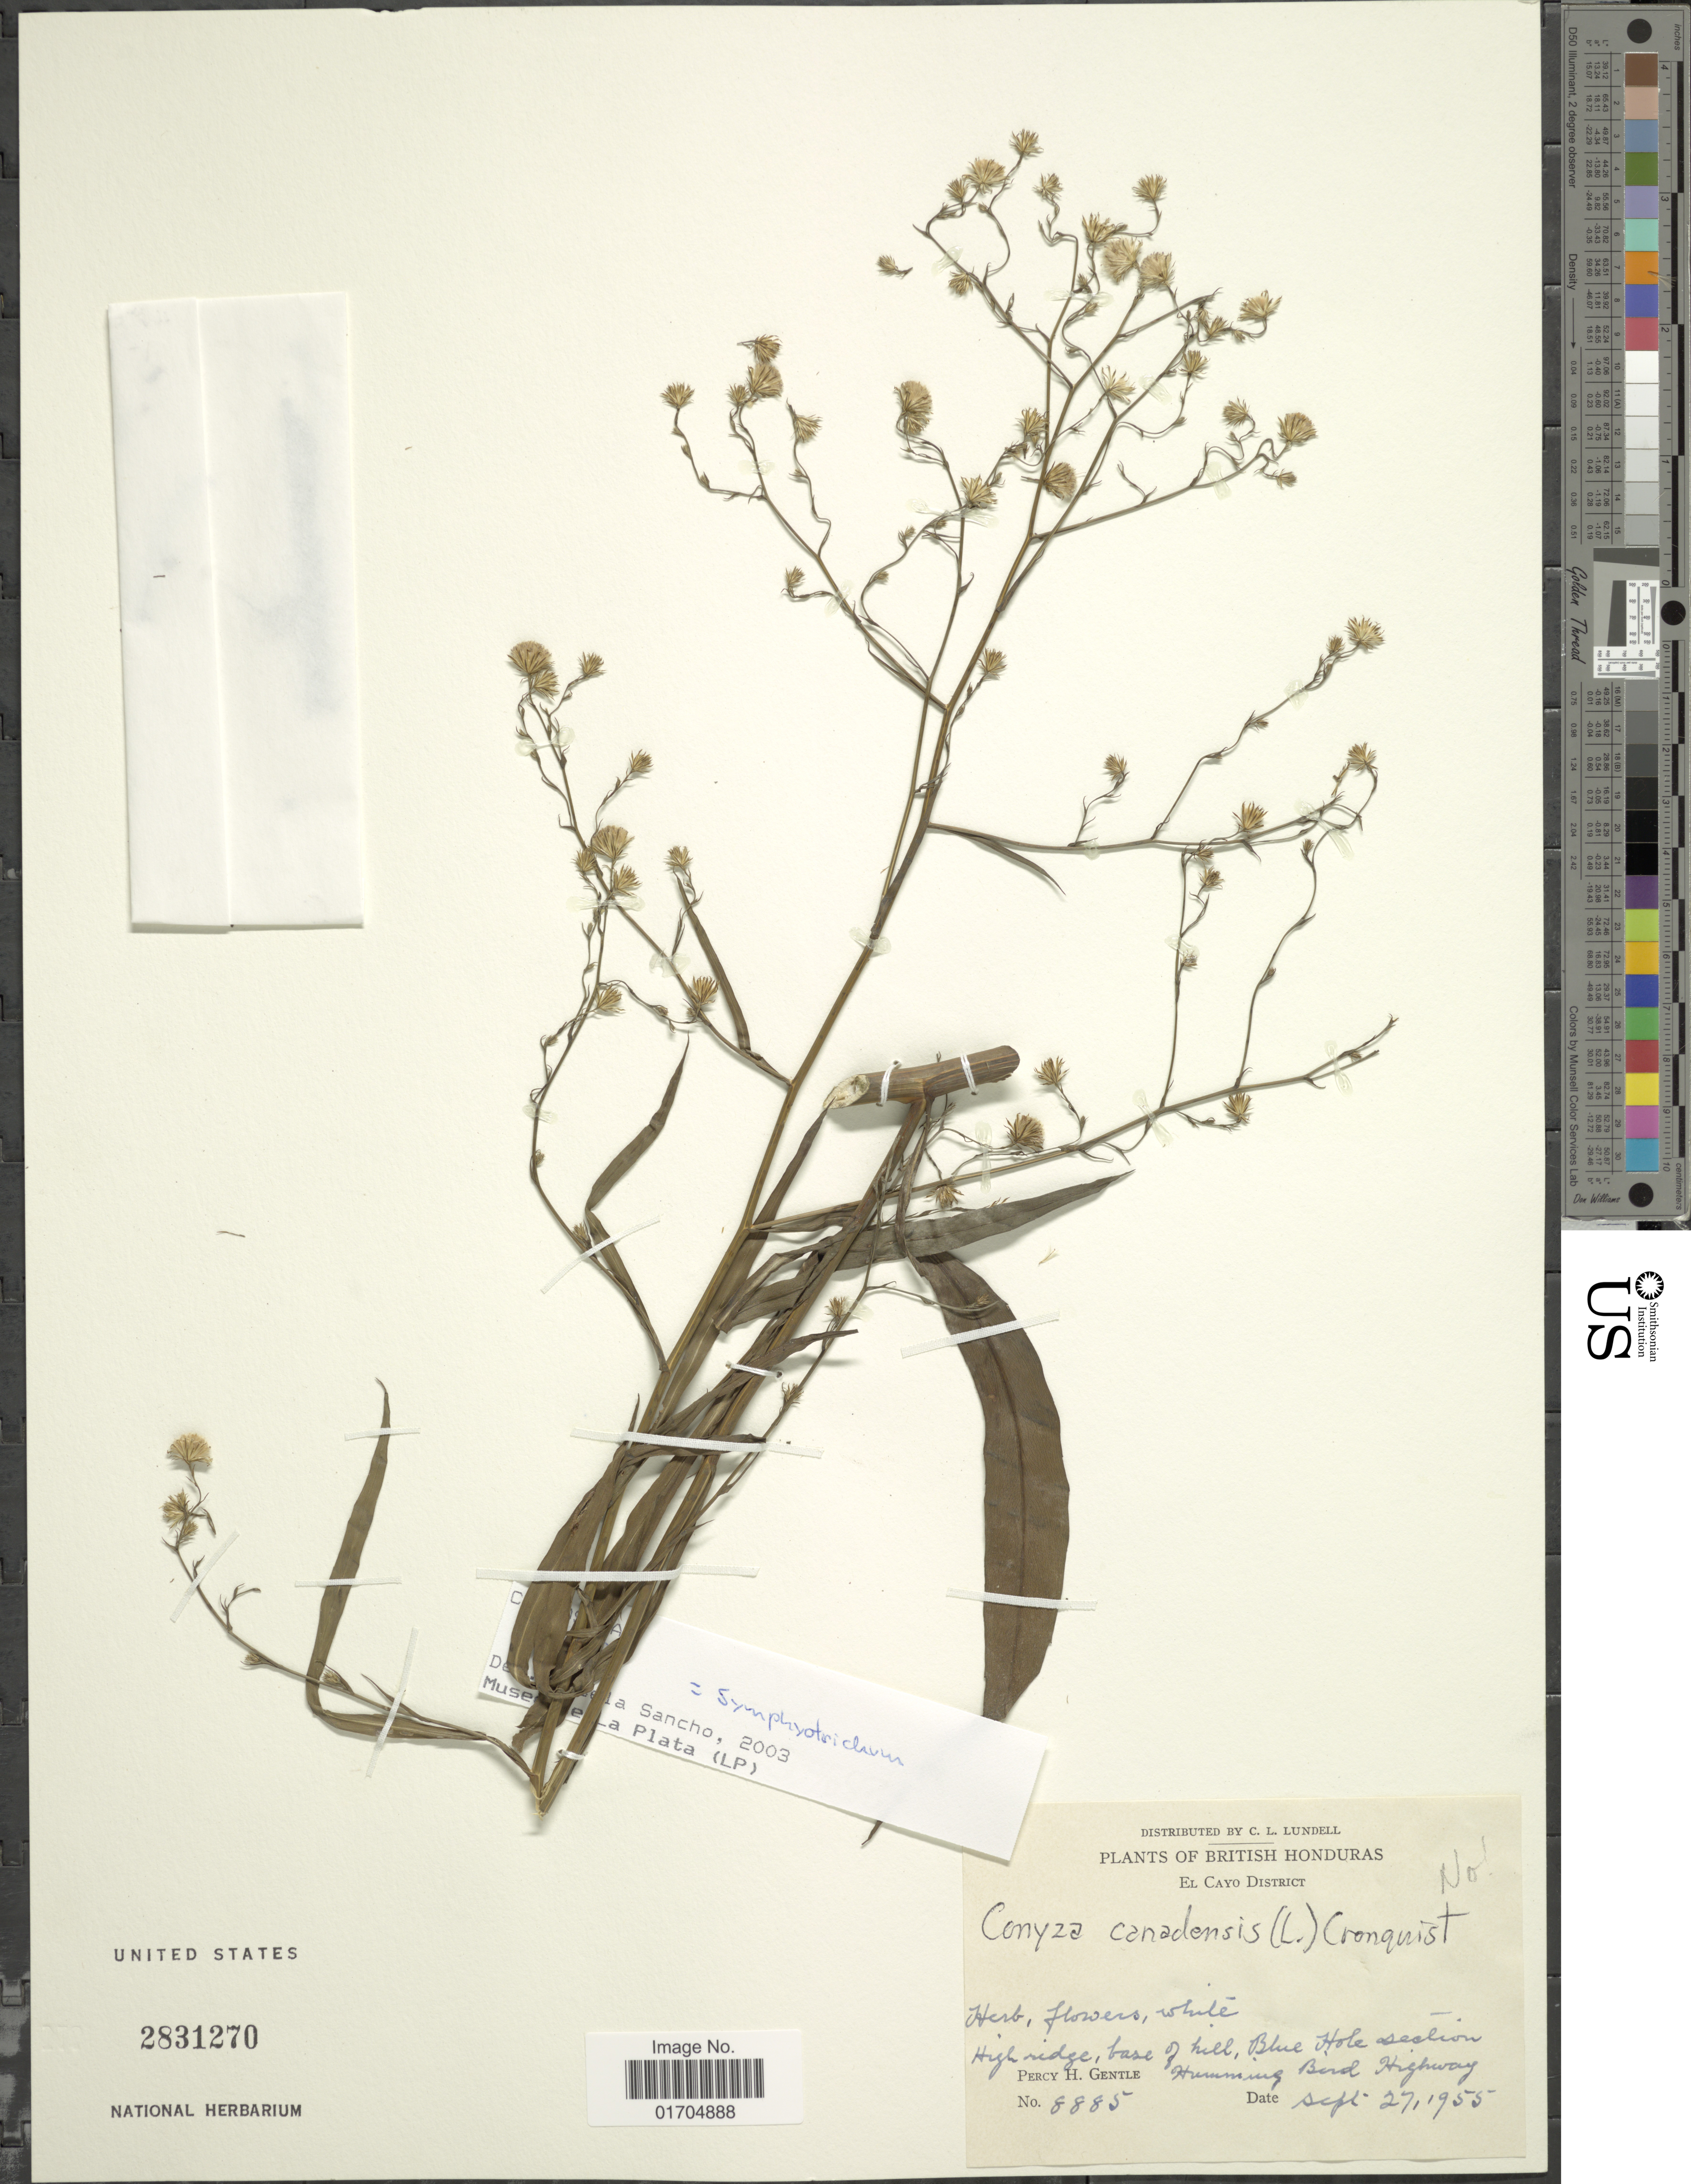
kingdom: Plantae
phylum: Tracheophyta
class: Magnoliopsida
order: Asterales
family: Asteraceae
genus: Symphyotrichum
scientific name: Symphyotrichum sp.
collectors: P. H. Gentle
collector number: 8885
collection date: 1955-09-27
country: Belize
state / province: Cayo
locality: British Honduras, El Cayo District, High ridge, base of hill, Blue Hole section Humming Bird Highway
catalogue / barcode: US 2831270